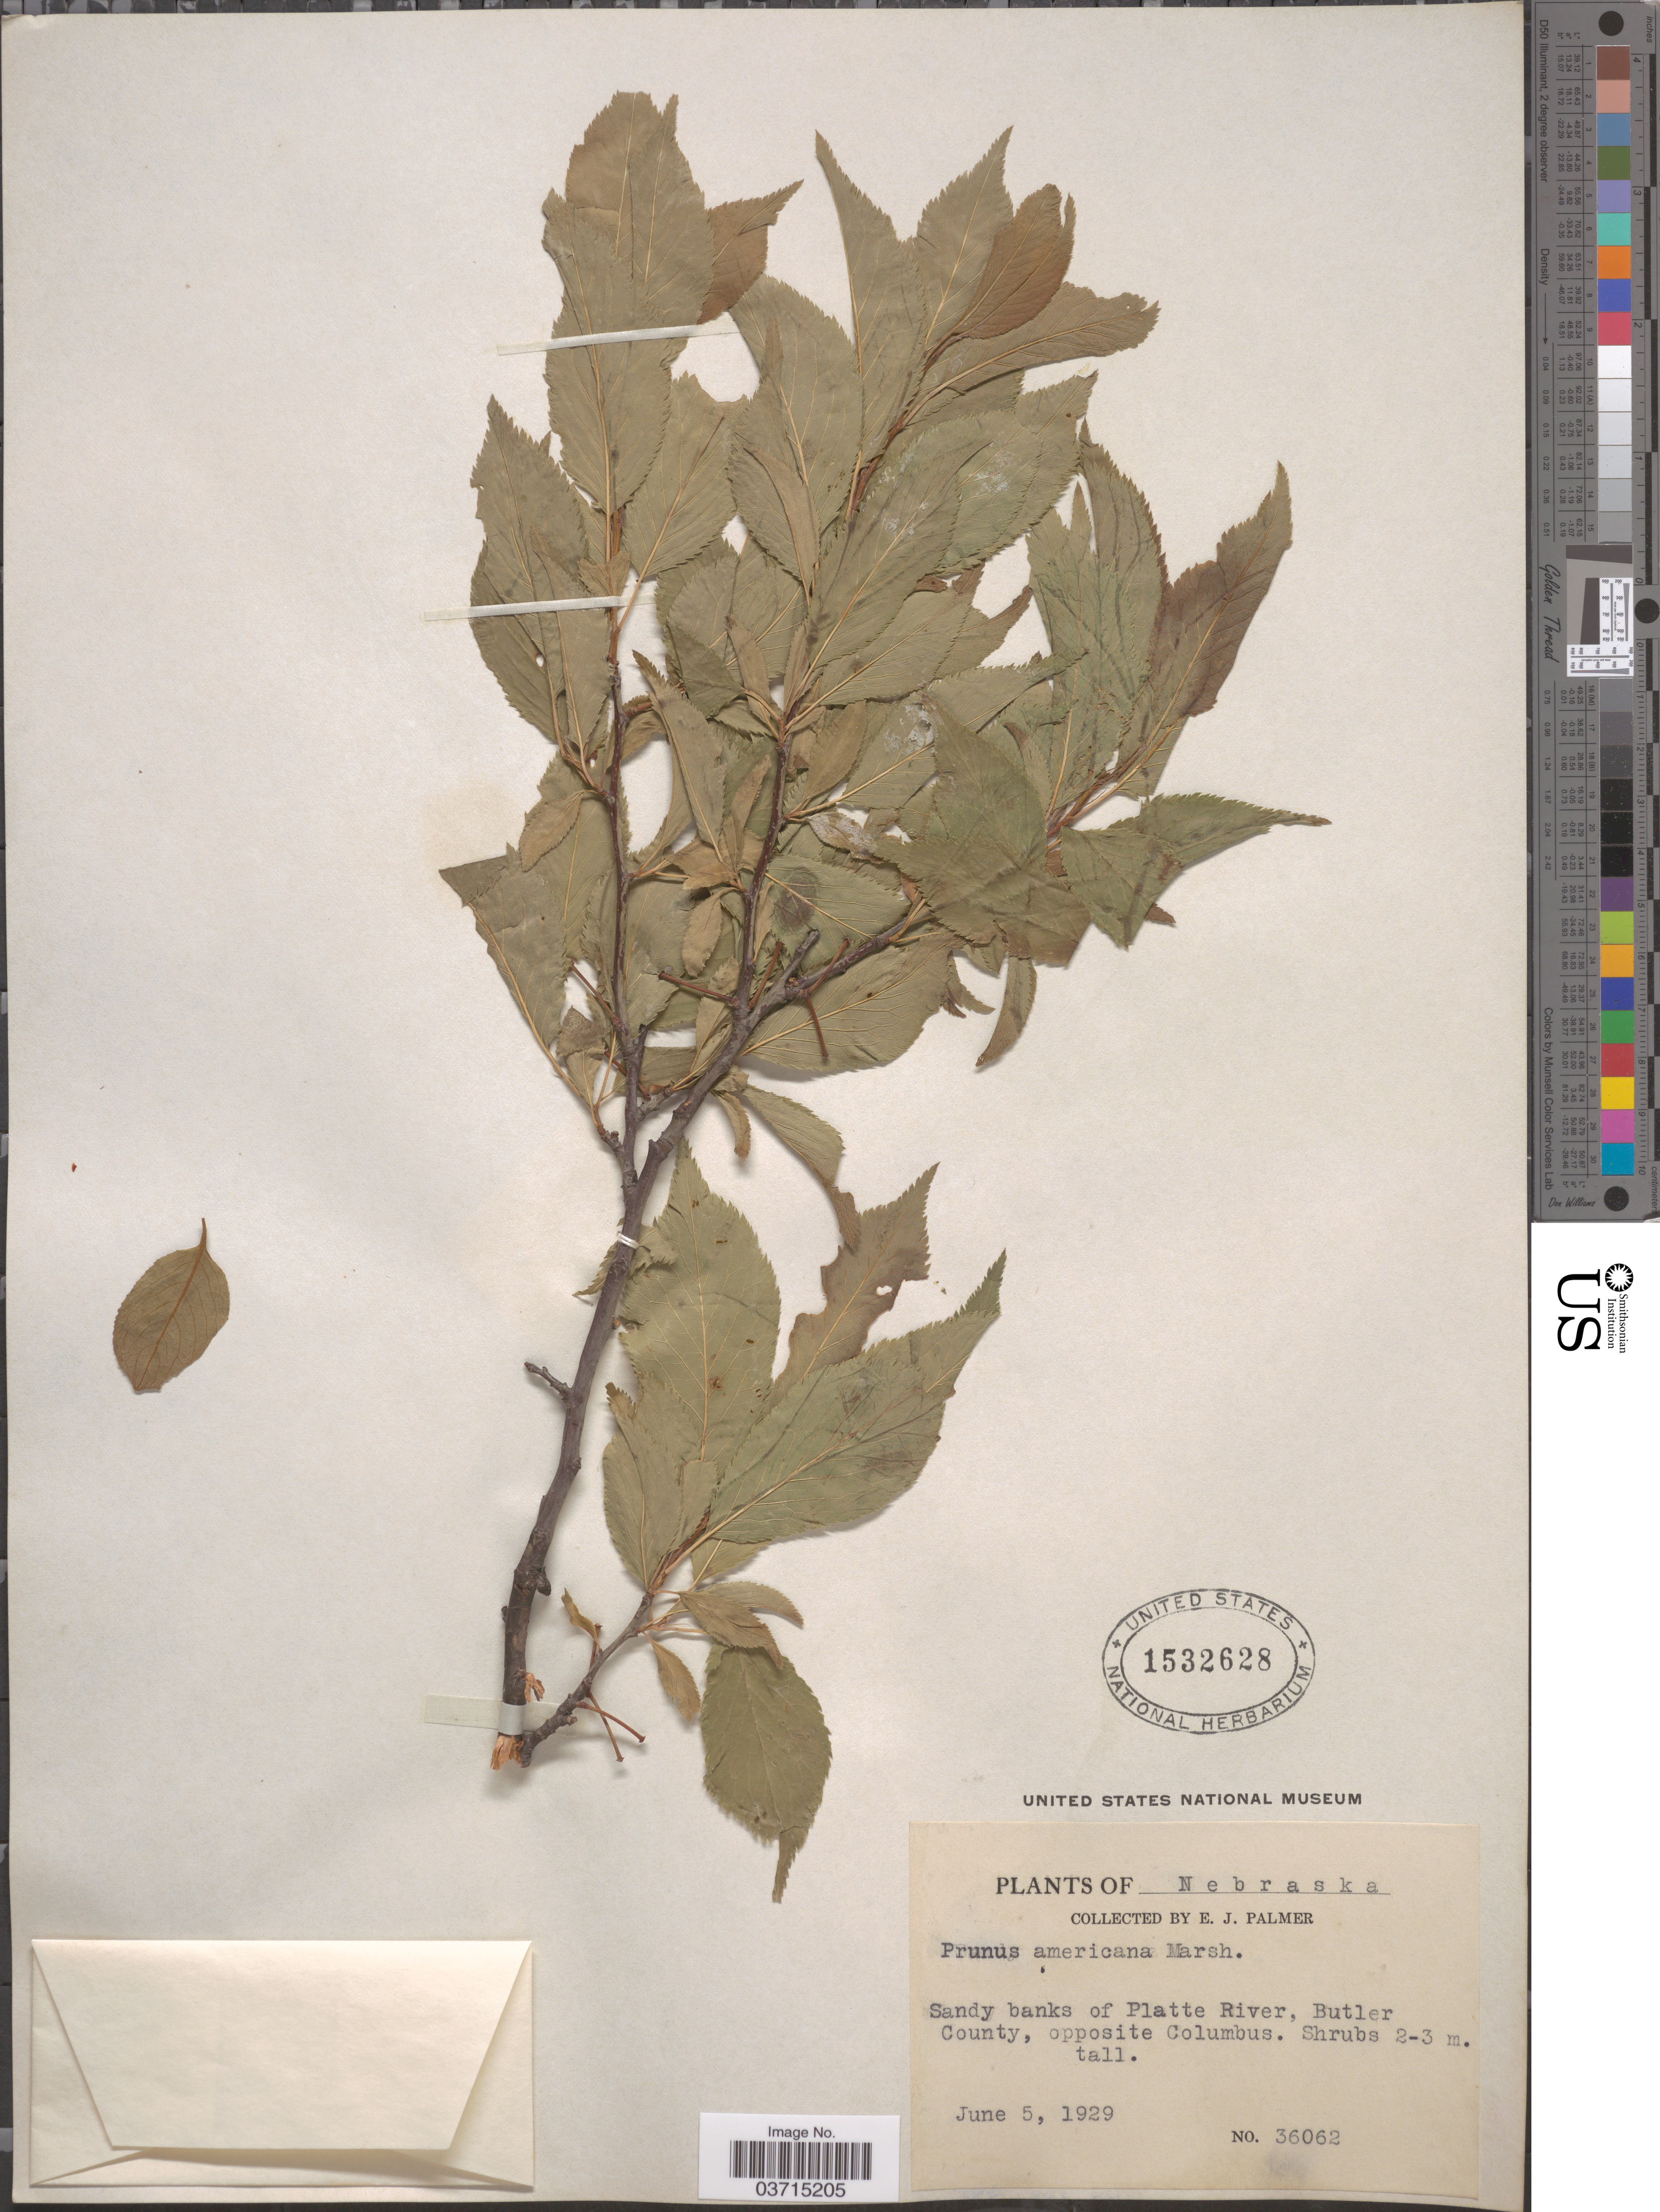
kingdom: Plantae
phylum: Tracheophyta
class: Magnoliopsida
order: Rosales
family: Rosaceae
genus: Prunus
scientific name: Prunus americana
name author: Marshall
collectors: E. J. Palmer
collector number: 36062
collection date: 1929-06-05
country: United States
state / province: Nebraska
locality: Sandy banks of Platte River, Butler County, opposite Columbus.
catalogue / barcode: US 1532628